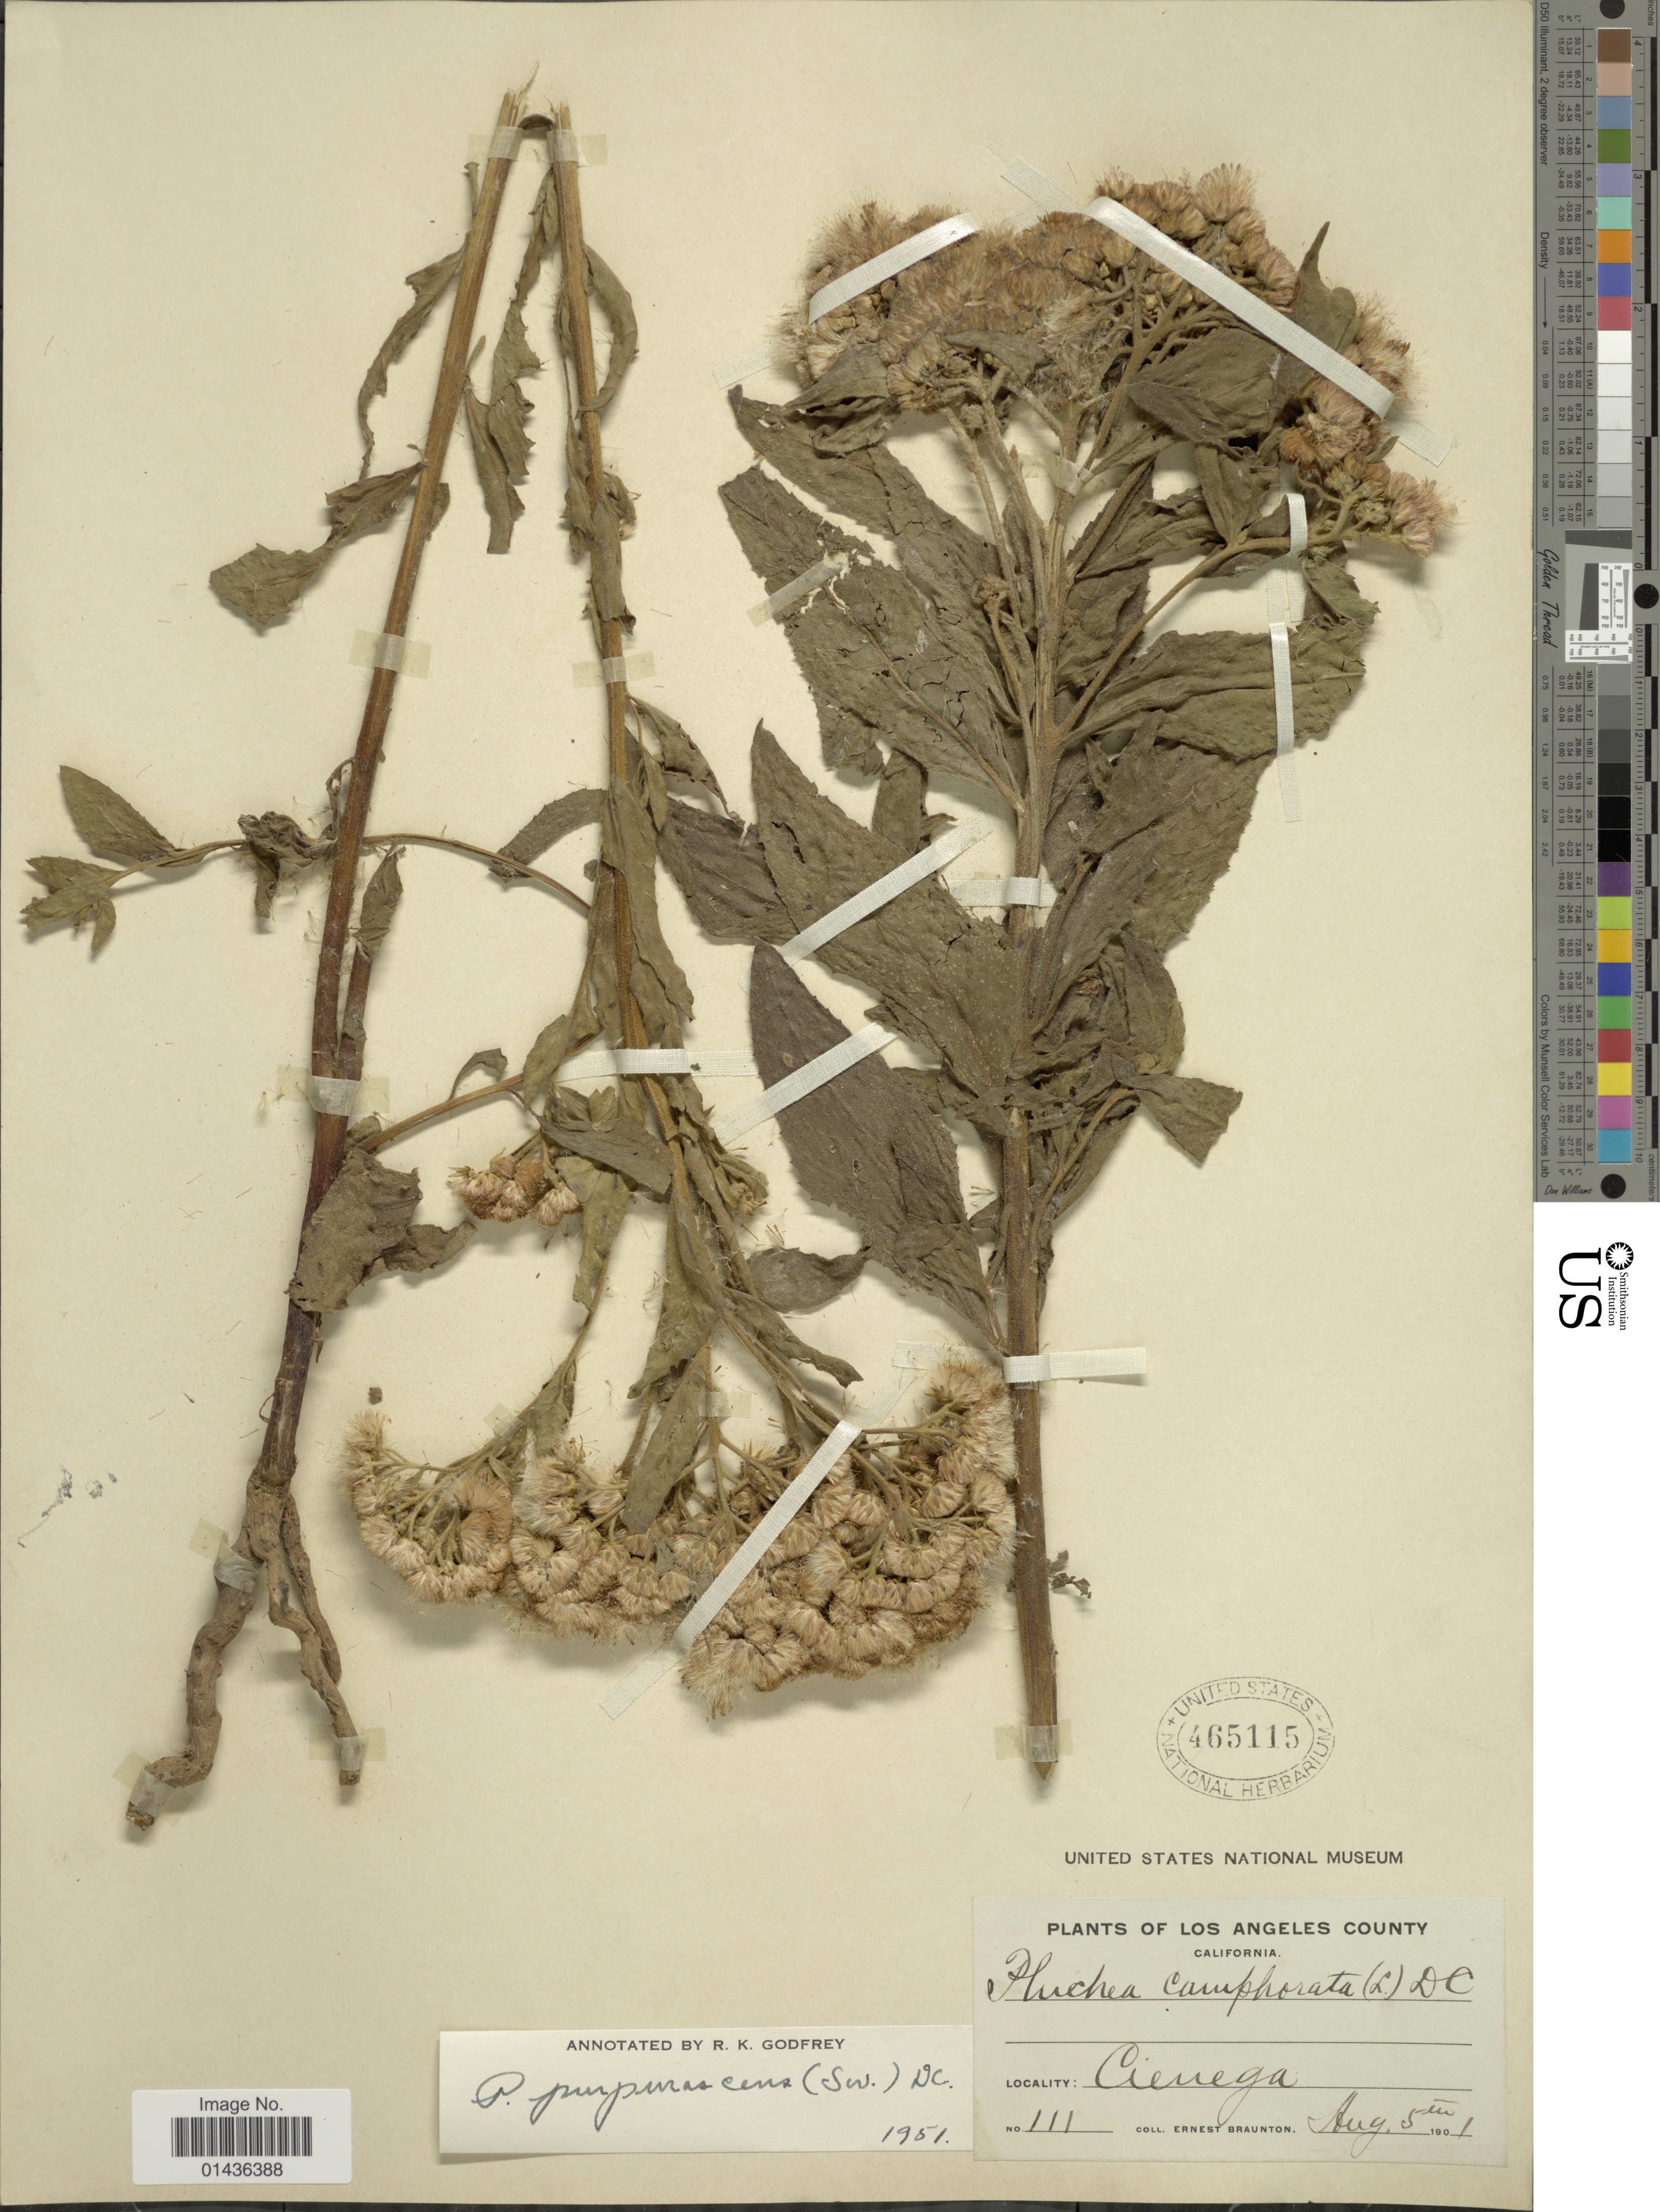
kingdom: Plantae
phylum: Tracheophyta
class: Magnoliopsida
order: Asterales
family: Asteraceae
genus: Pluchea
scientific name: Pluchea odorata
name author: (L.) Cass.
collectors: E. Braunton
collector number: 111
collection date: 1901-08-05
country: United States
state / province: California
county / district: Los Angeles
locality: Los Angeles County, Cienega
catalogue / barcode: US 465115